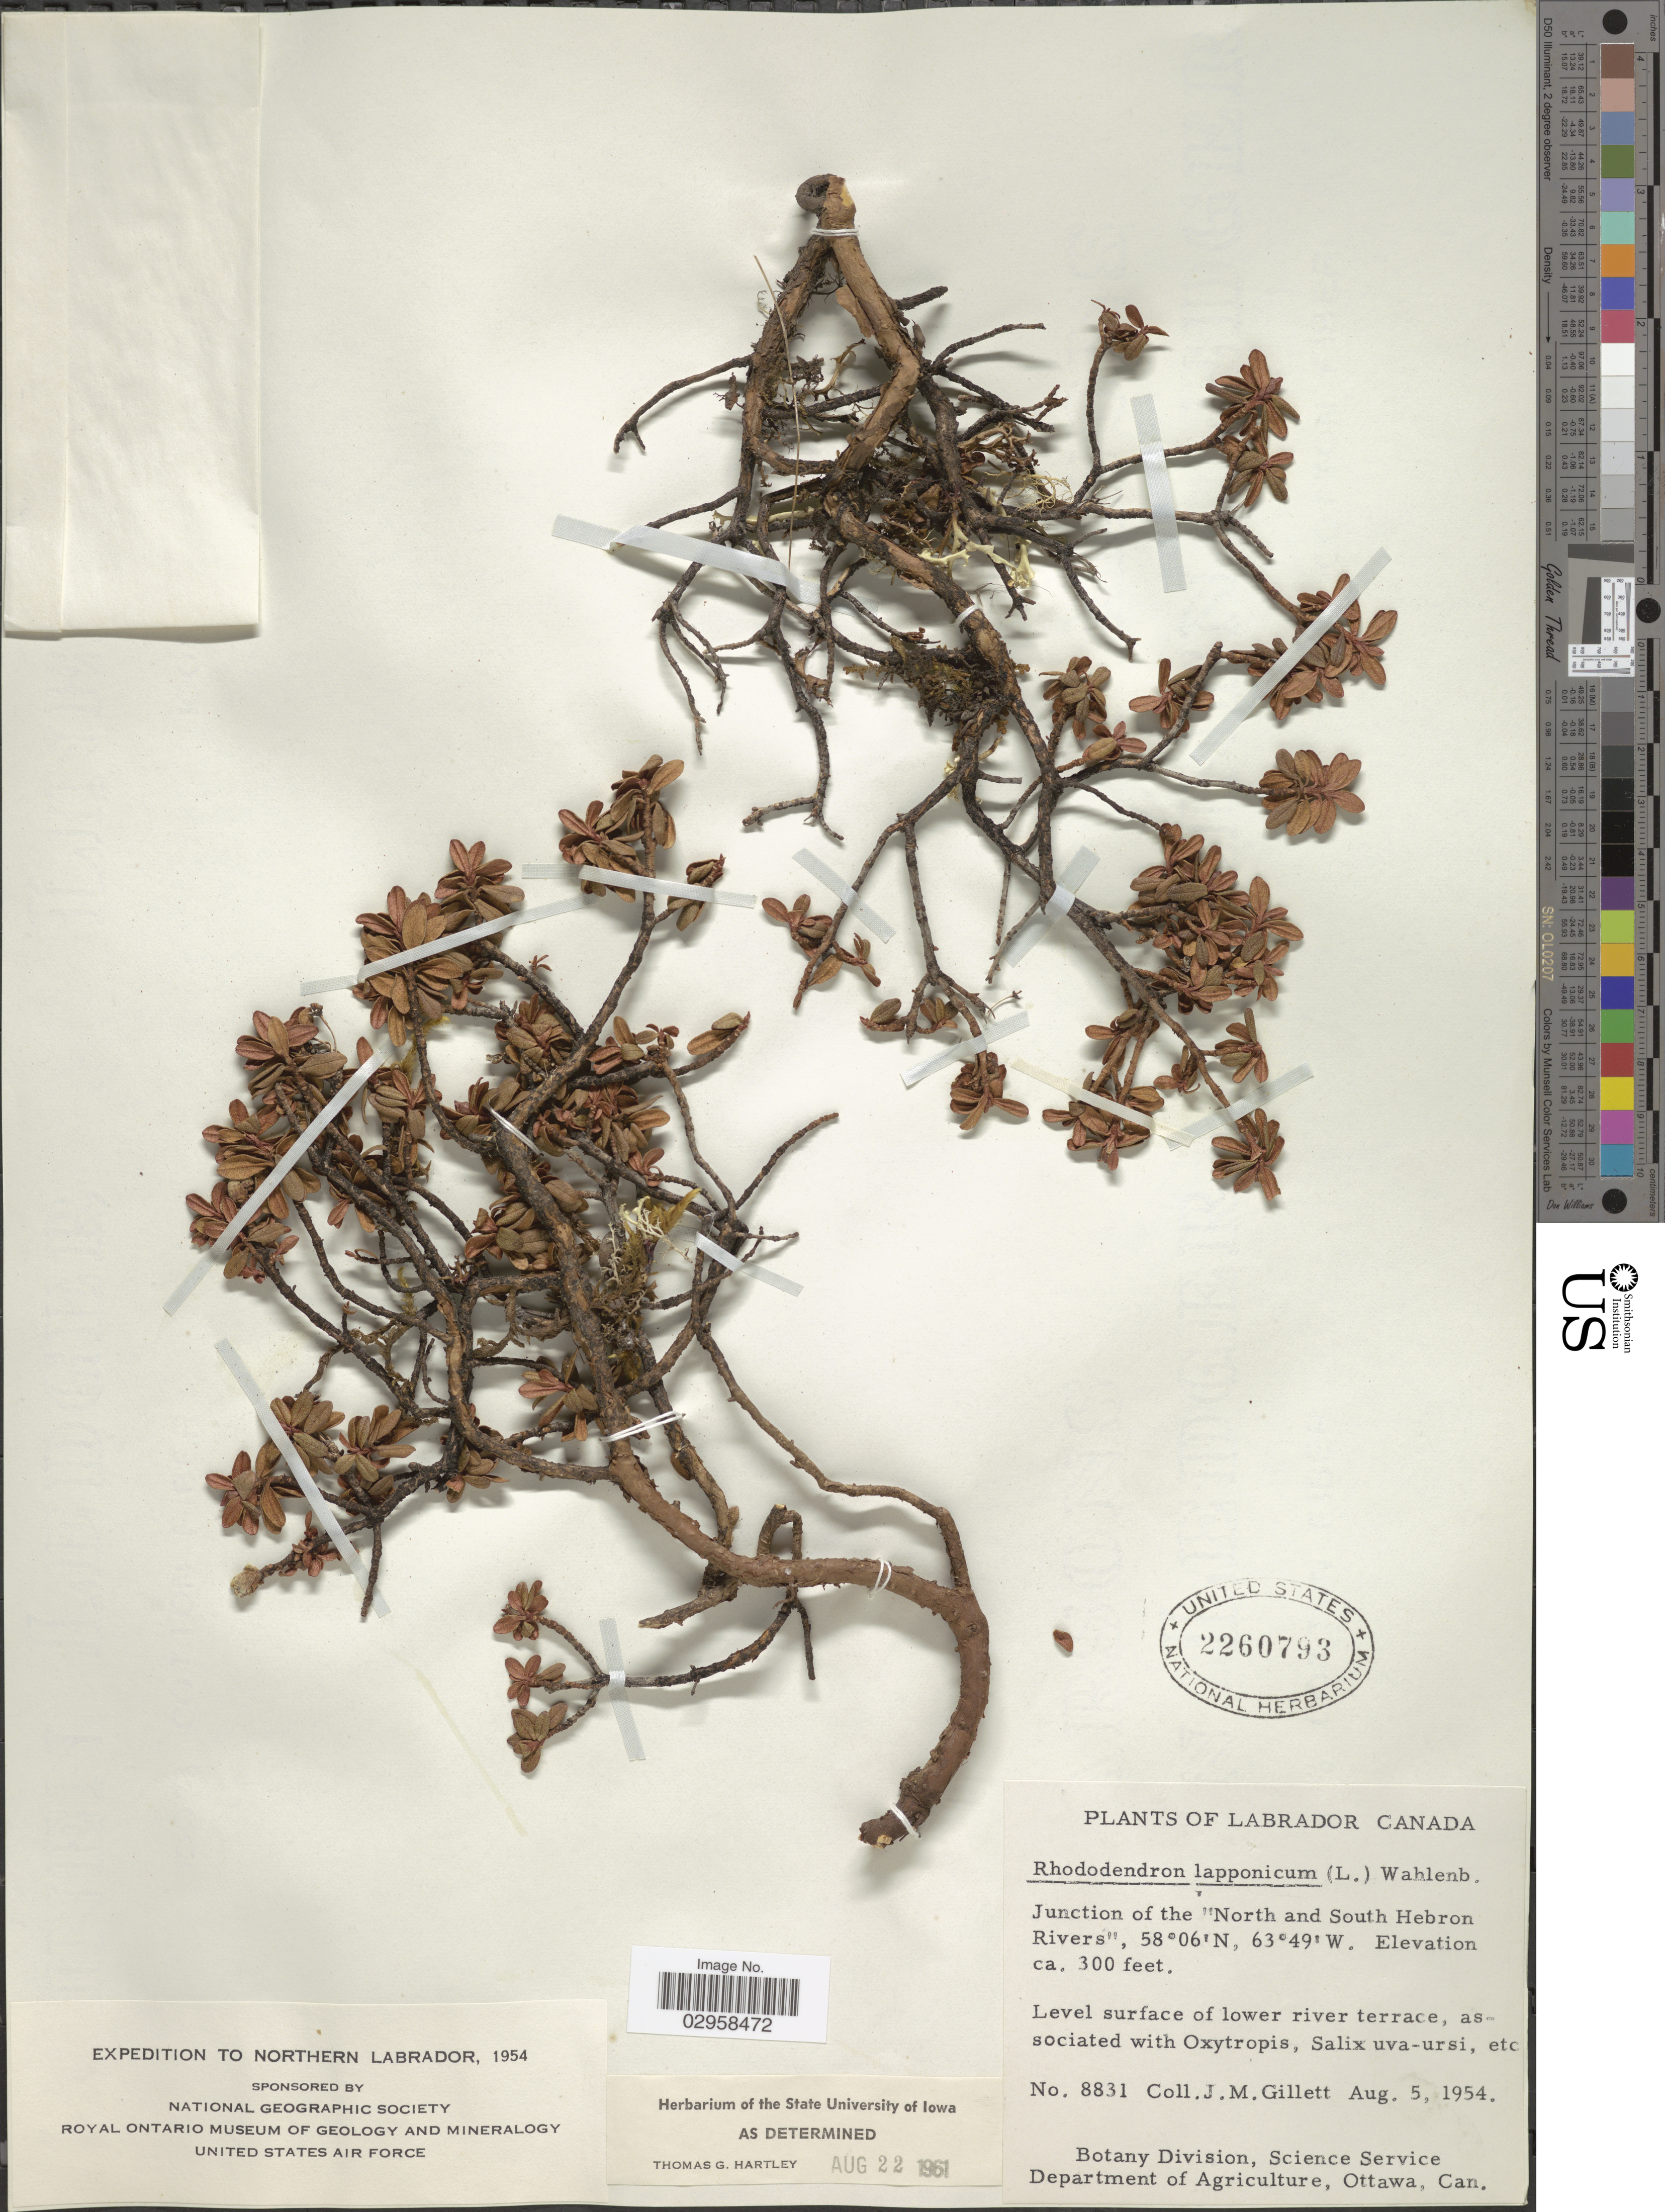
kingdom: Plantae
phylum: Tracheophyta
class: Magnoliopsida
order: Ericales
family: Ericaceae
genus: Rhododendron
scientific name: Rhododendron lapponicum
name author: (L.) Wahlenb.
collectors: J. M. Gillett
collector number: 8831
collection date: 1954-08-05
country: Canada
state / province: Newfoundland and Labrador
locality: Labrador. Junction of the "North and South Hebron Rivers".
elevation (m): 91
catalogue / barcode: US 2260793